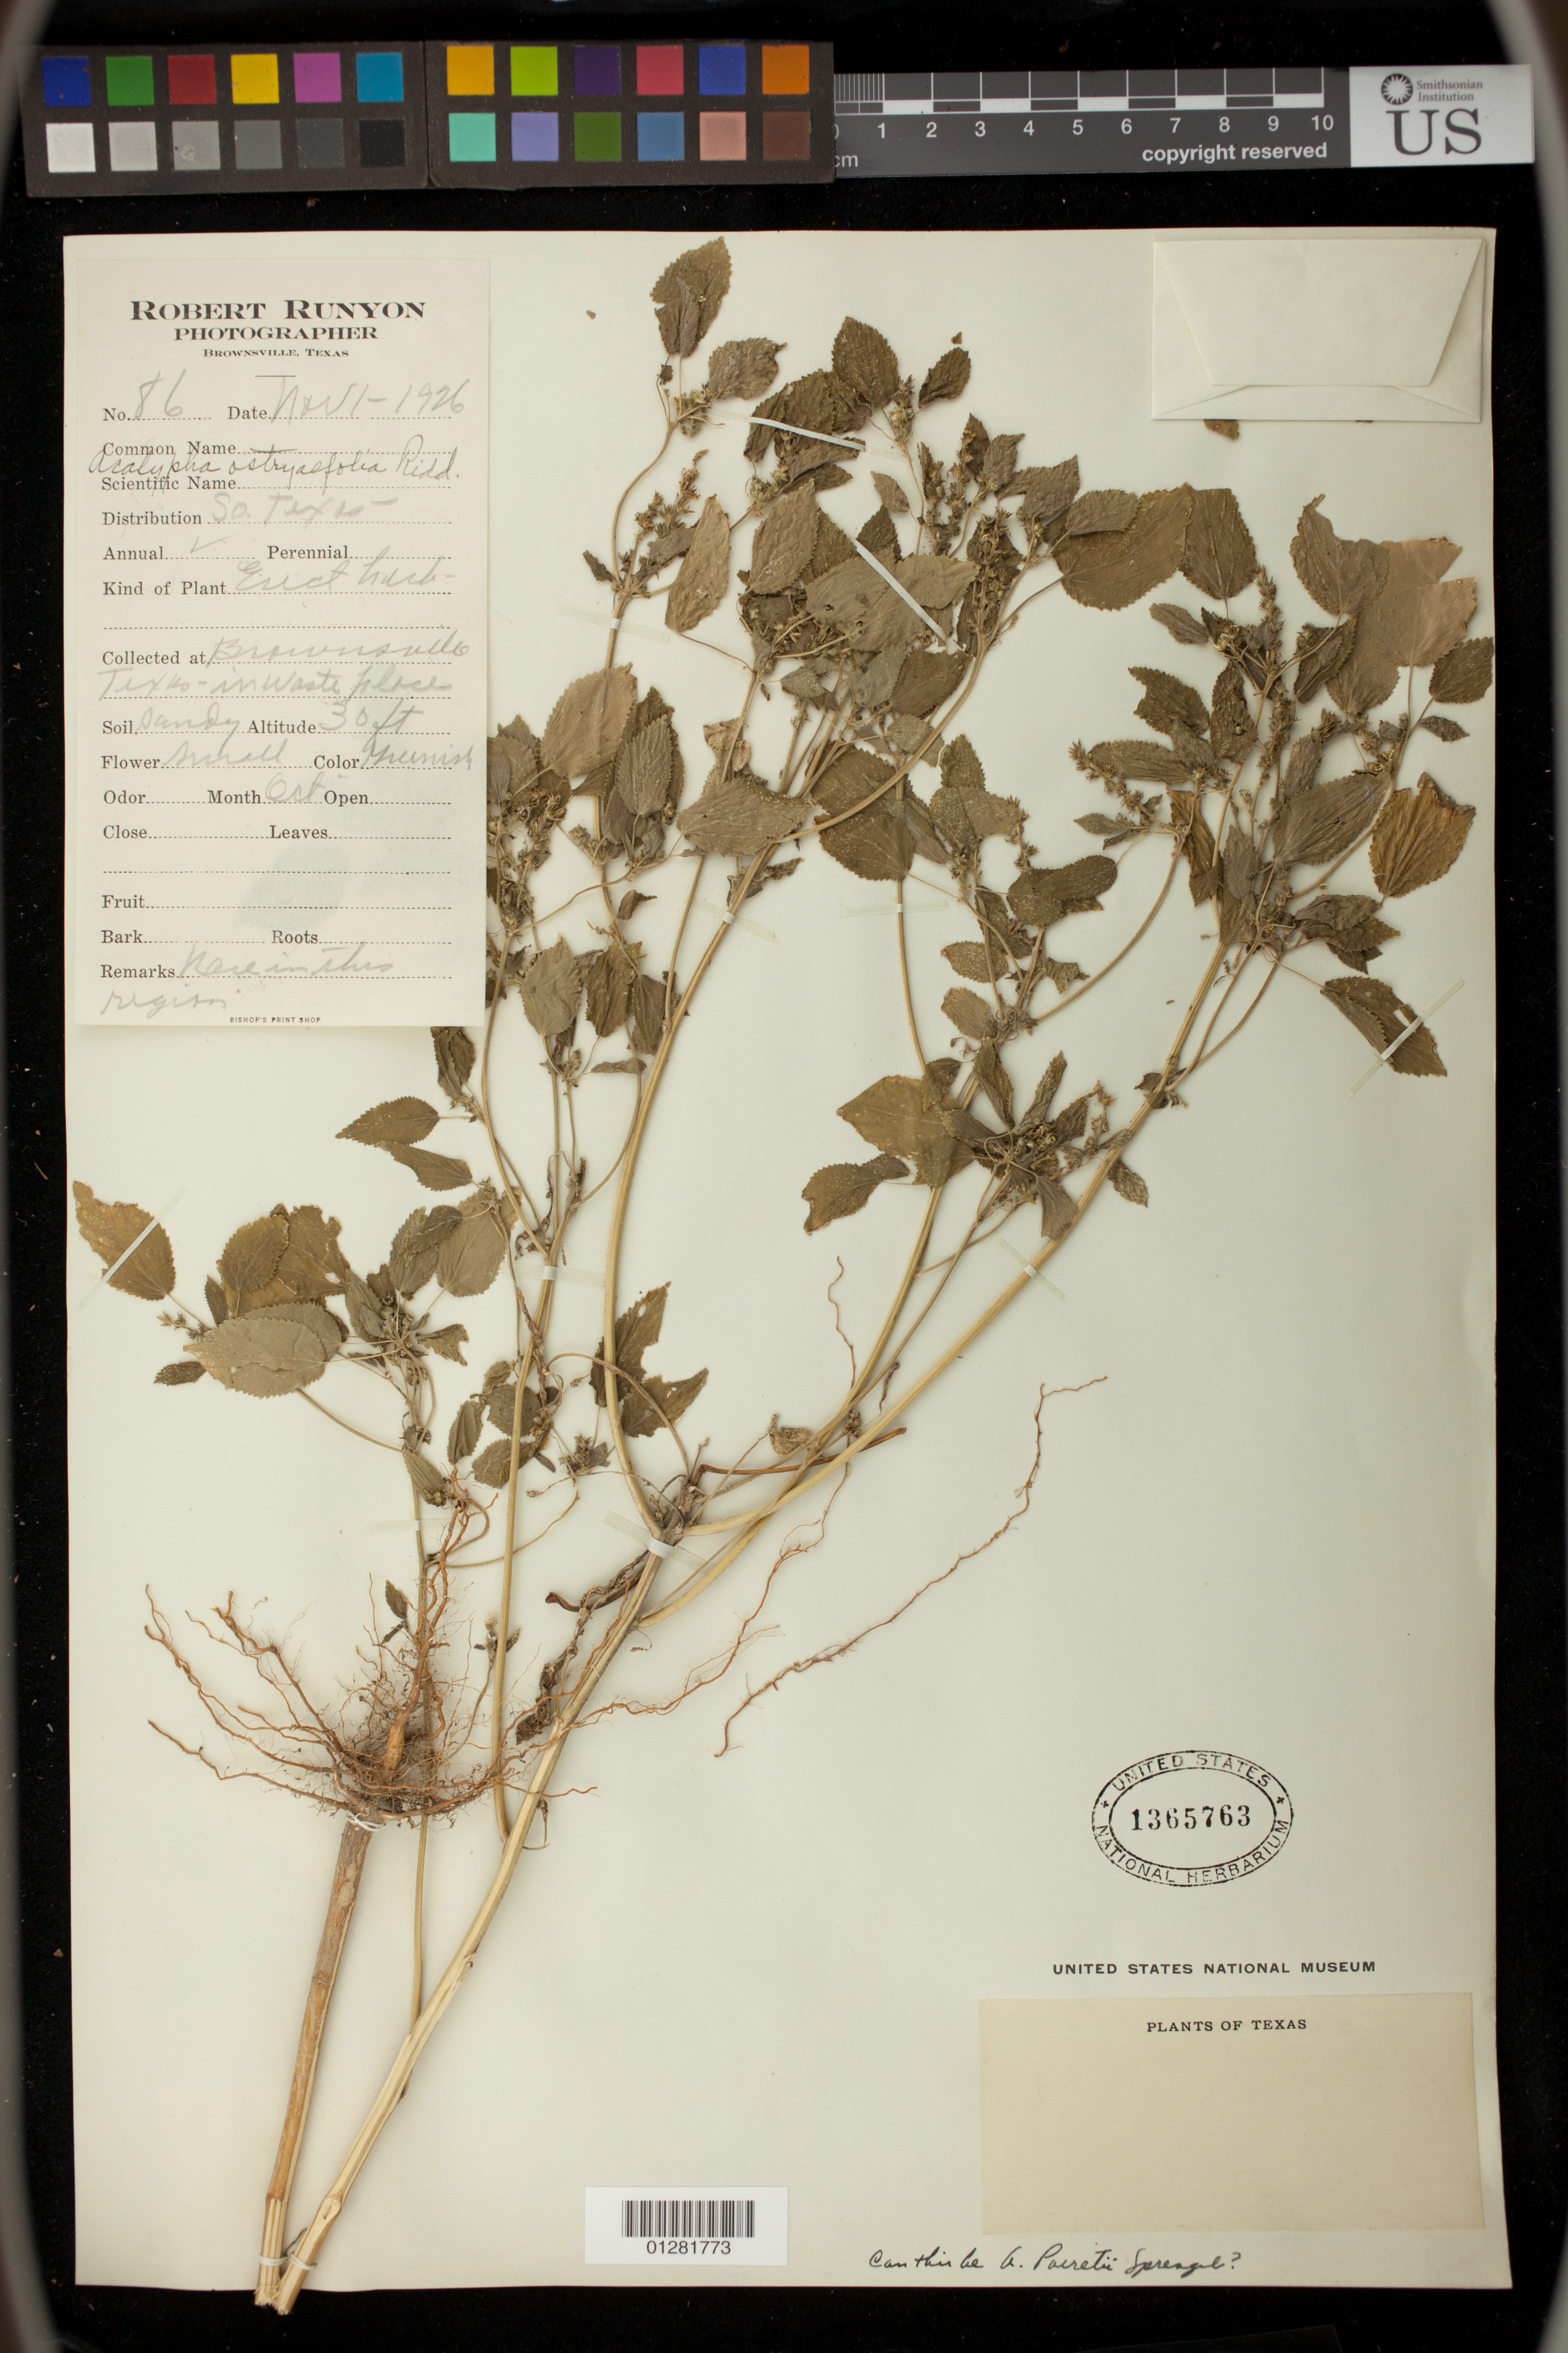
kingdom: Plantae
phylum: Tracheophyta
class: Magnoliopsida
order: Malpighiales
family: Euphorbiaceae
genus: Acalypha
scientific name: Acalypha ostryifolia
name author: Ridd.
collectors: R. Runyon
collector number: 86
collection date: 1926-11-01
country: United States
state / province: Texas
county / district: Cameron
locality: Brownsville, in waste places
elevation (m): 9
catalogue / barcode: US 1365763